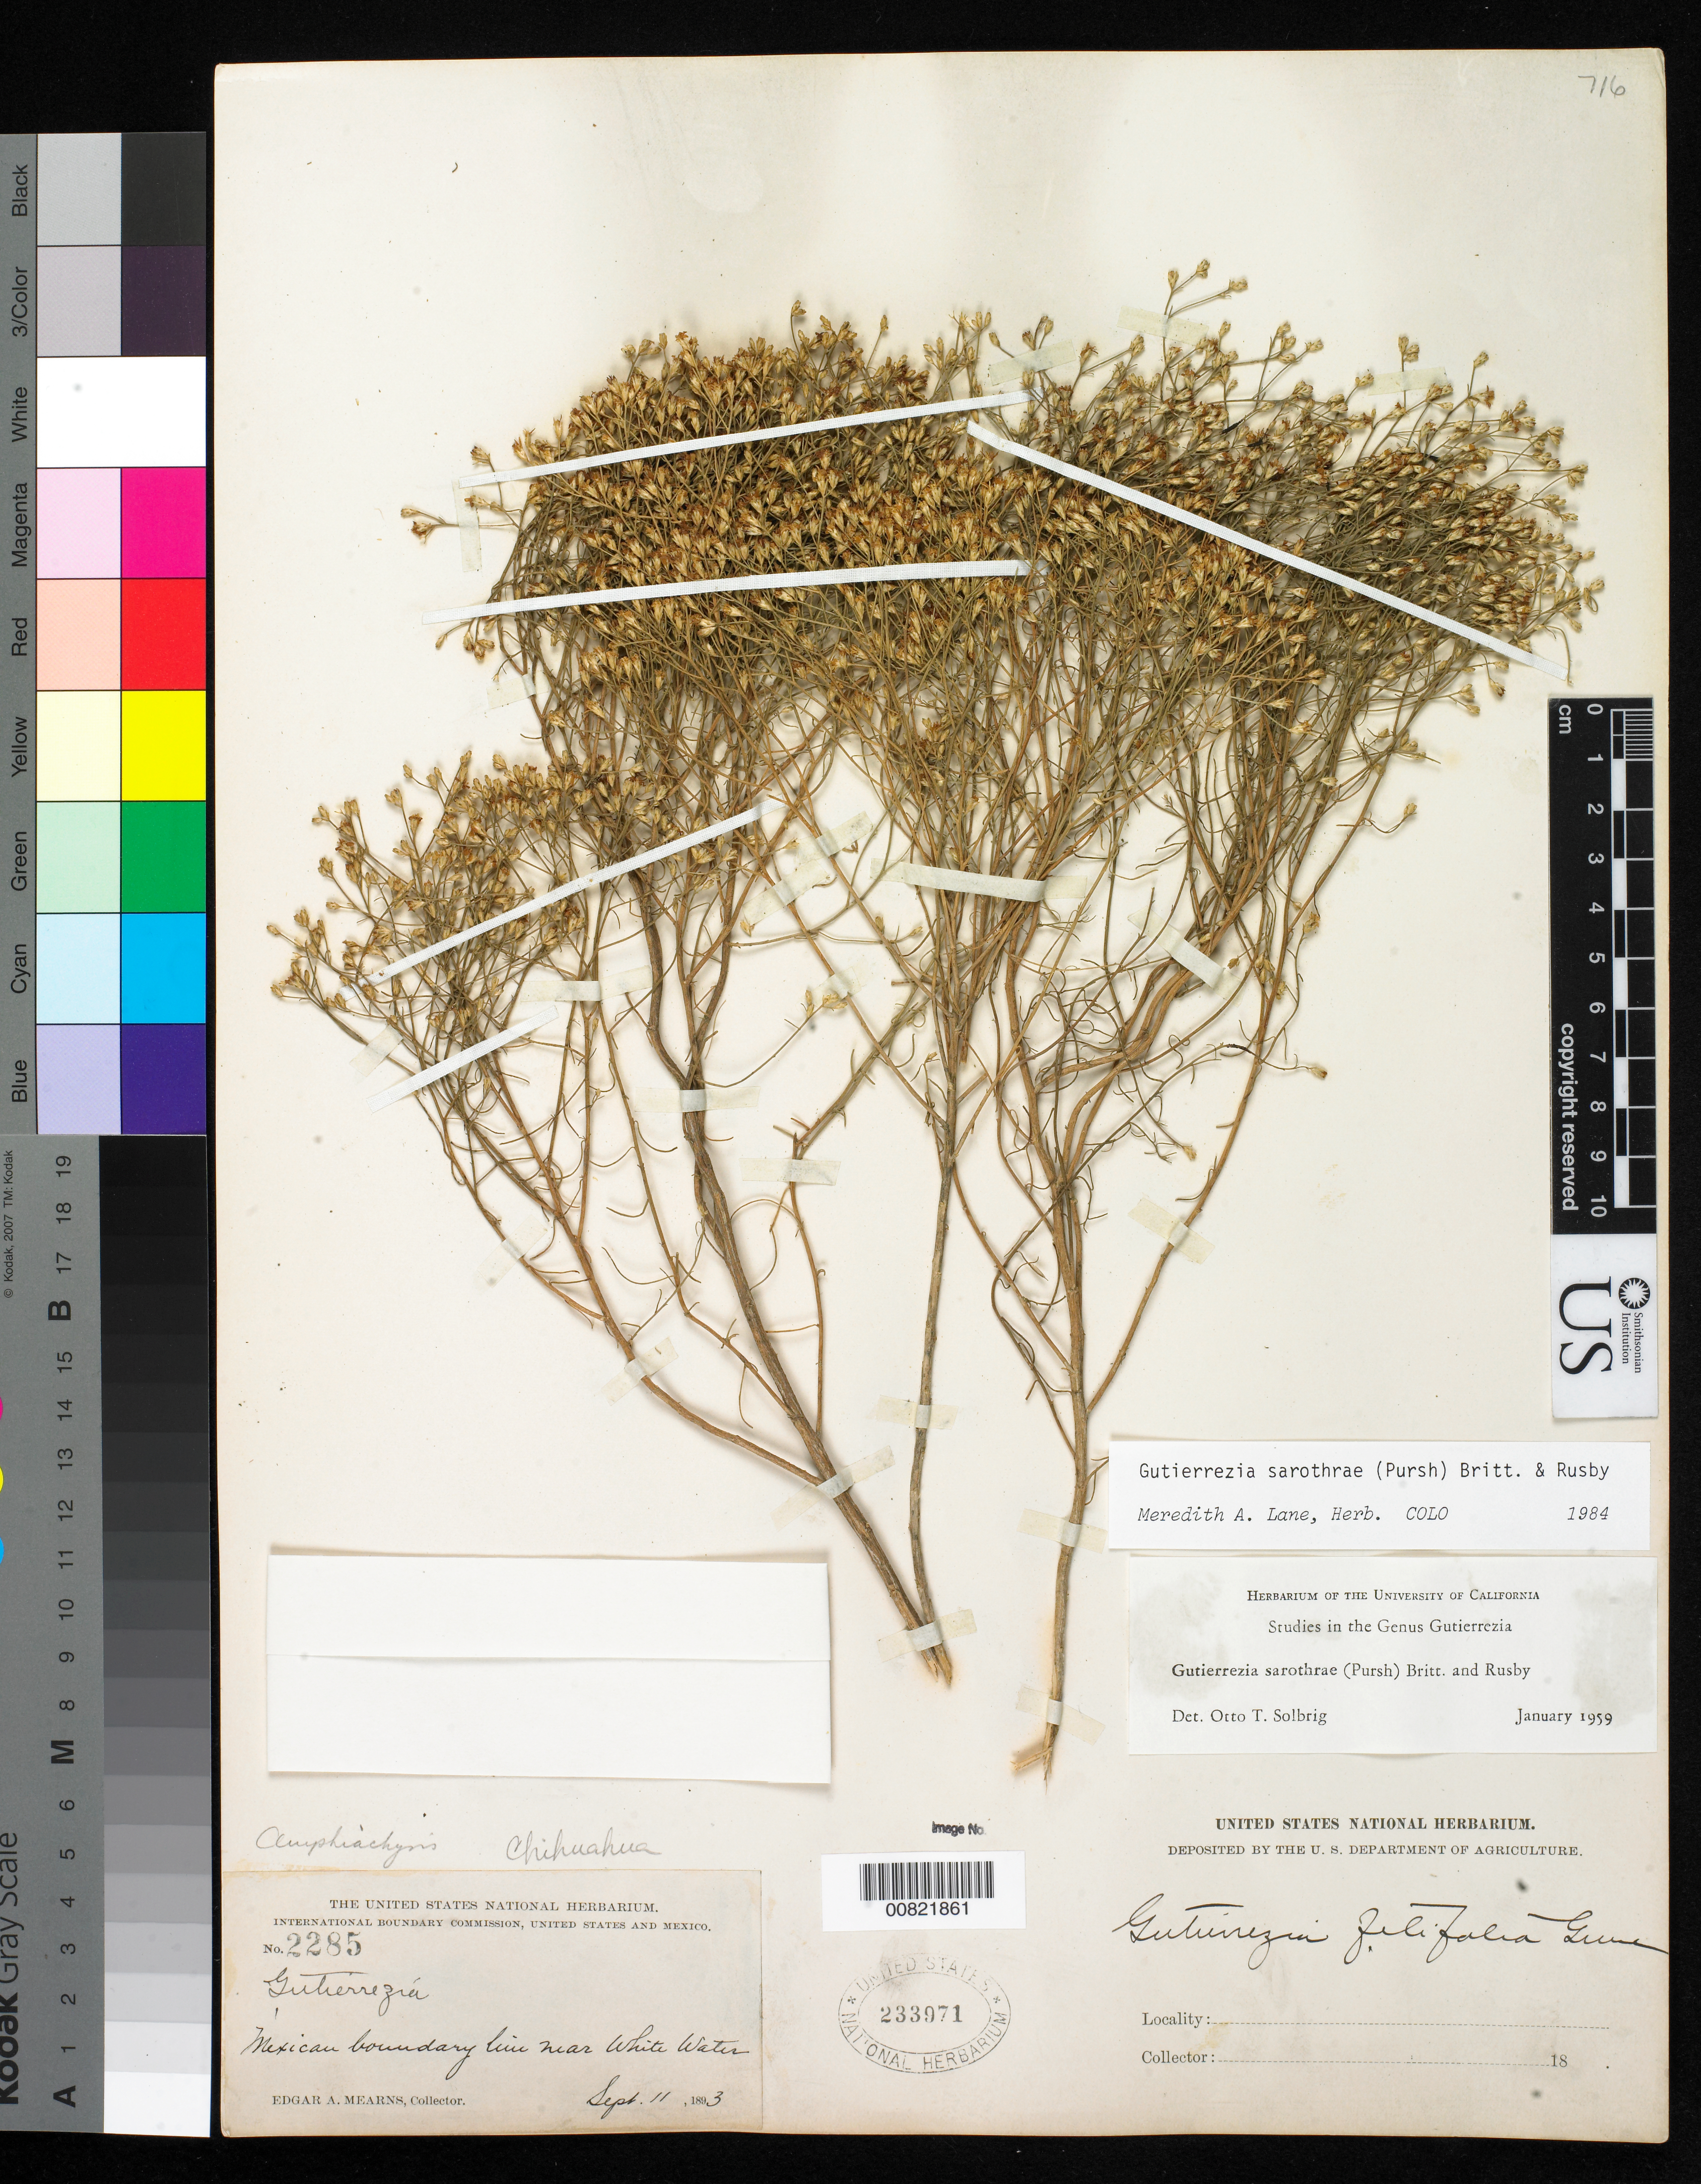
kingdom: Plantae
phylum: Tracheophyta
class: Magnoliopsida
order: Asterales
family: Asteraceae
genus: Gutierrezia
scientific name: Gutierrezia sarothrae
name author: (Pursh) Britton & Rusby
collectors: E. A. Mearns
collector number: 2285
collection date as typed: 11 Sep 1893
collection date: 1893-09-11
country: Mexico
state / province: Chihuahua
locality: Mexican Boundary Line near White Water.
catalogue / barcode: US 233971